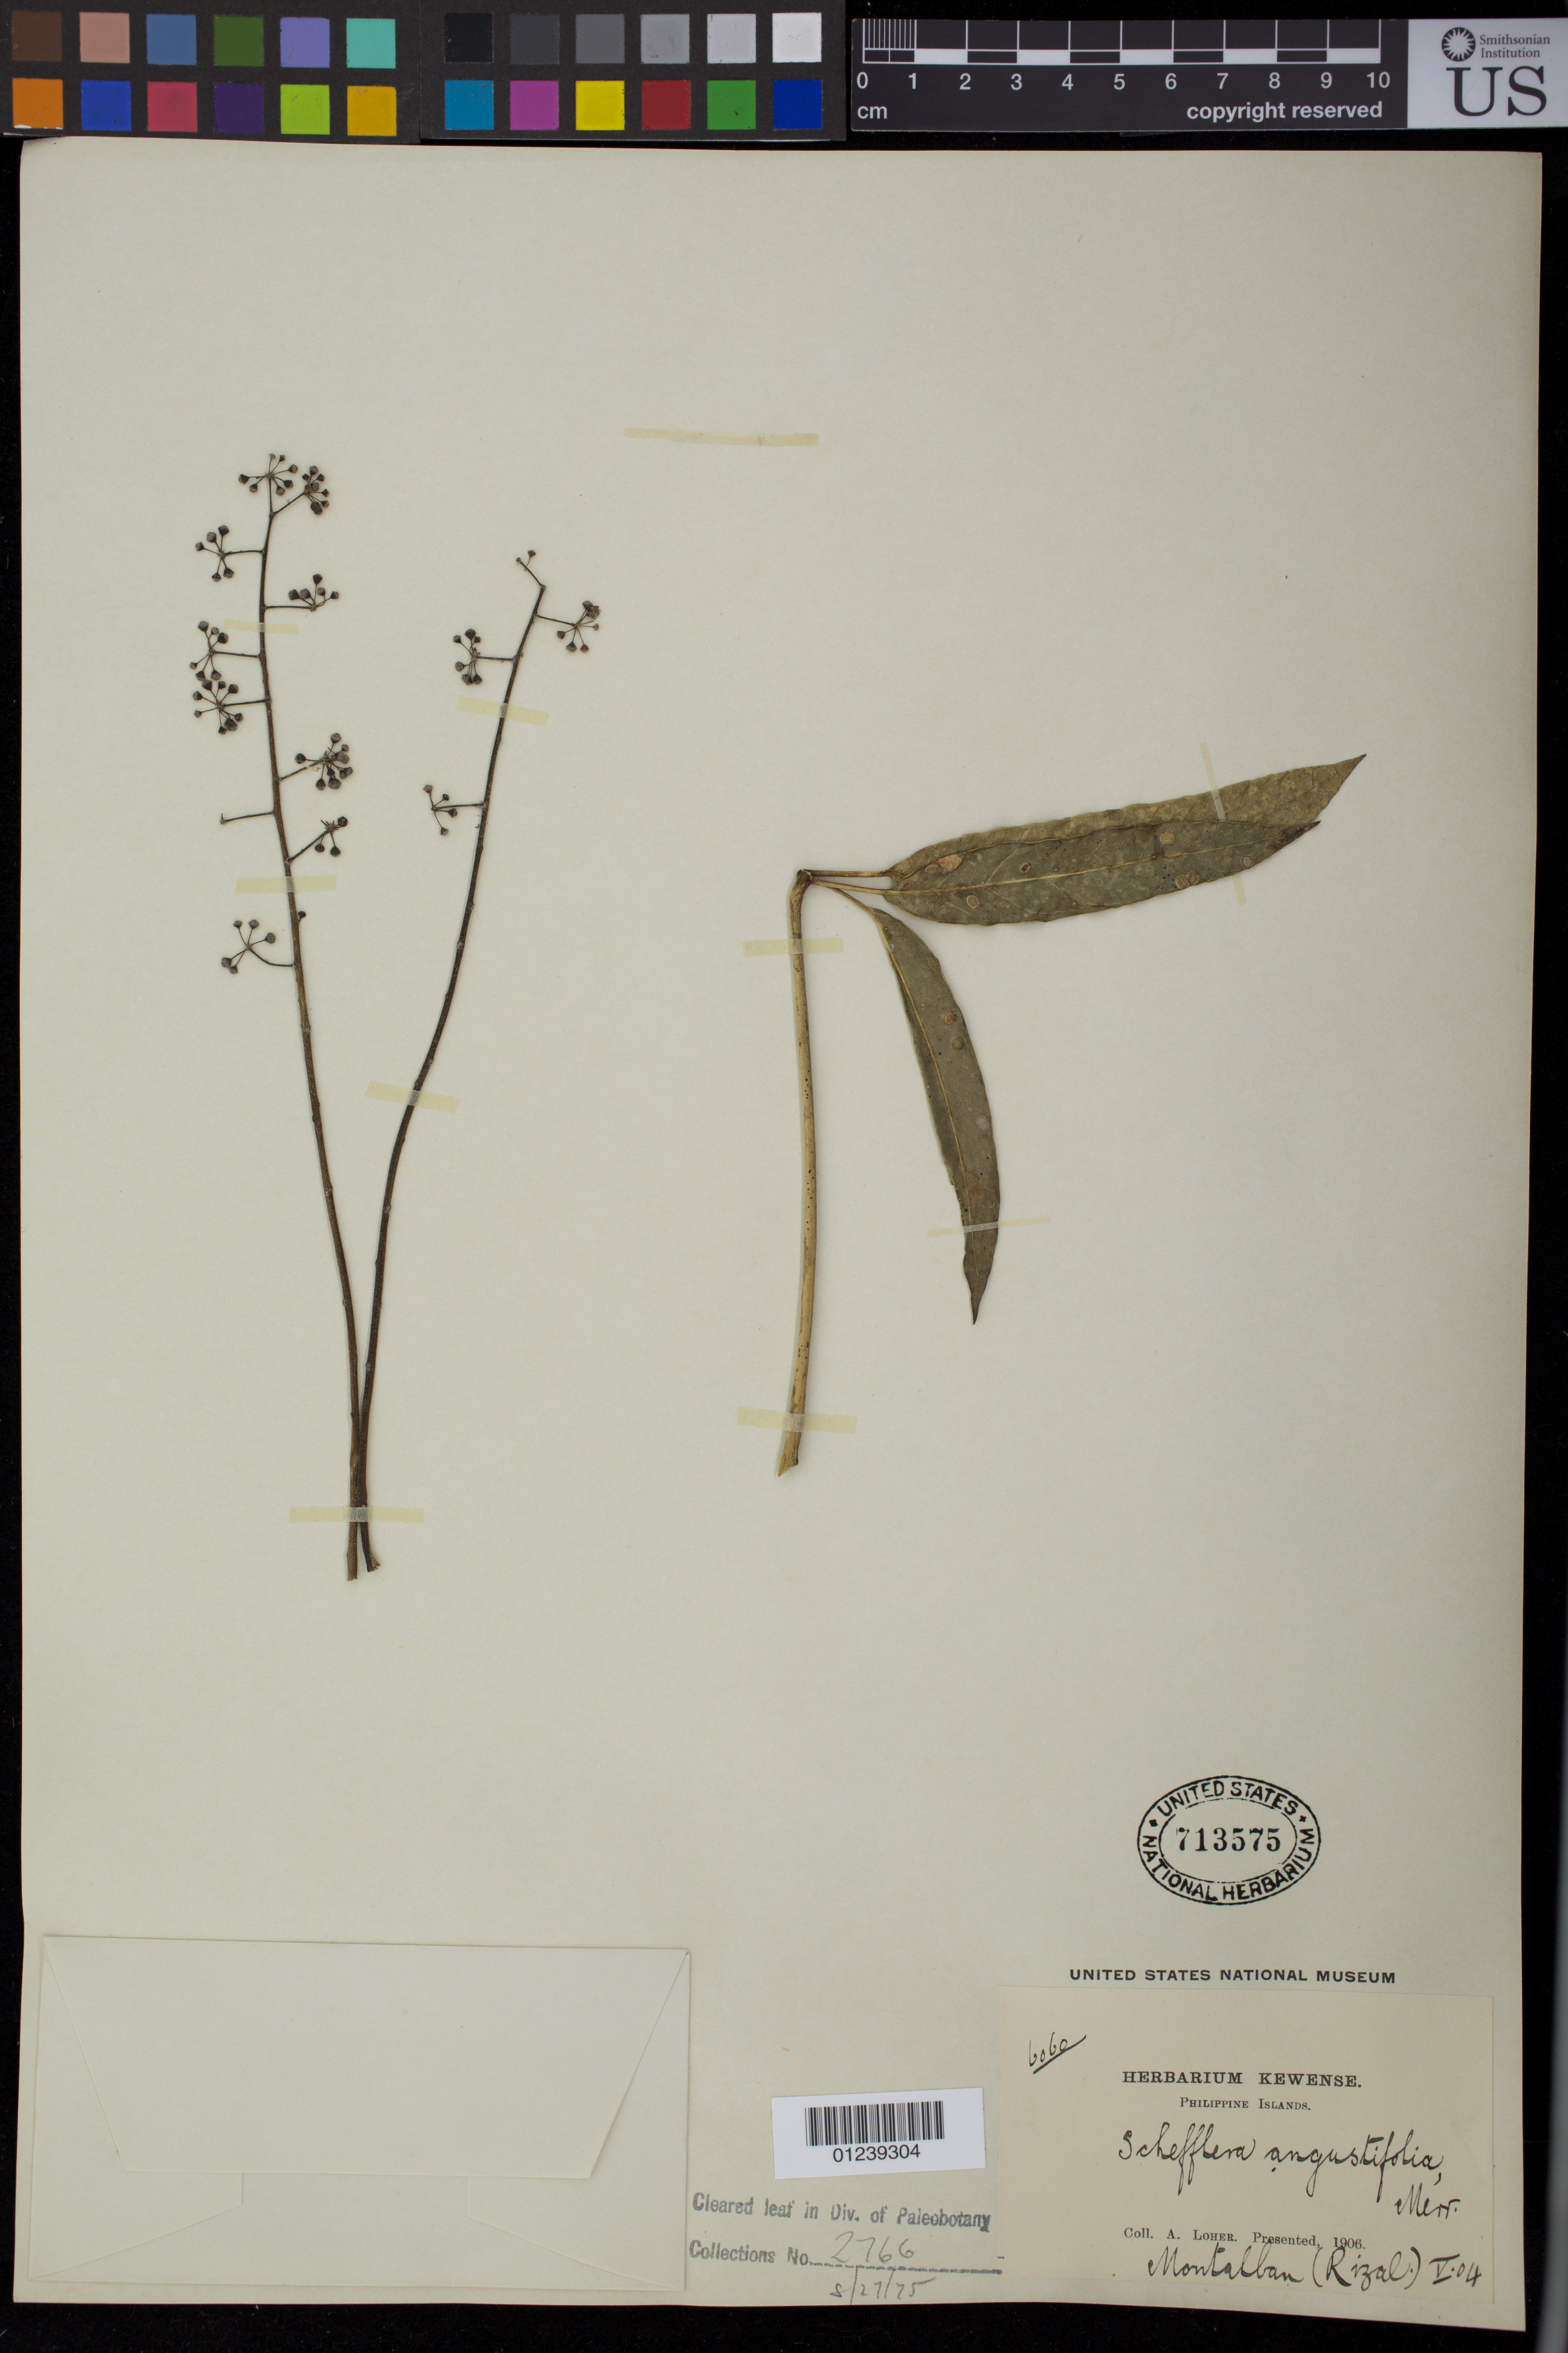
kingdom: Plantae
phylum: Tracheophyta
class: Magnoliopsida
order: Apiales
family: Araliaceae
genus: Schefflera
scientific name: Schefflera angustifolia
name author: Merr.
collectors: A. Loher & A. Loher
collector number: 6060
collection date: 1904-05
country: Philippines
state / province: Calabarzon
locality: Montablban (Rizal)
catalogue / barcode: US 713575